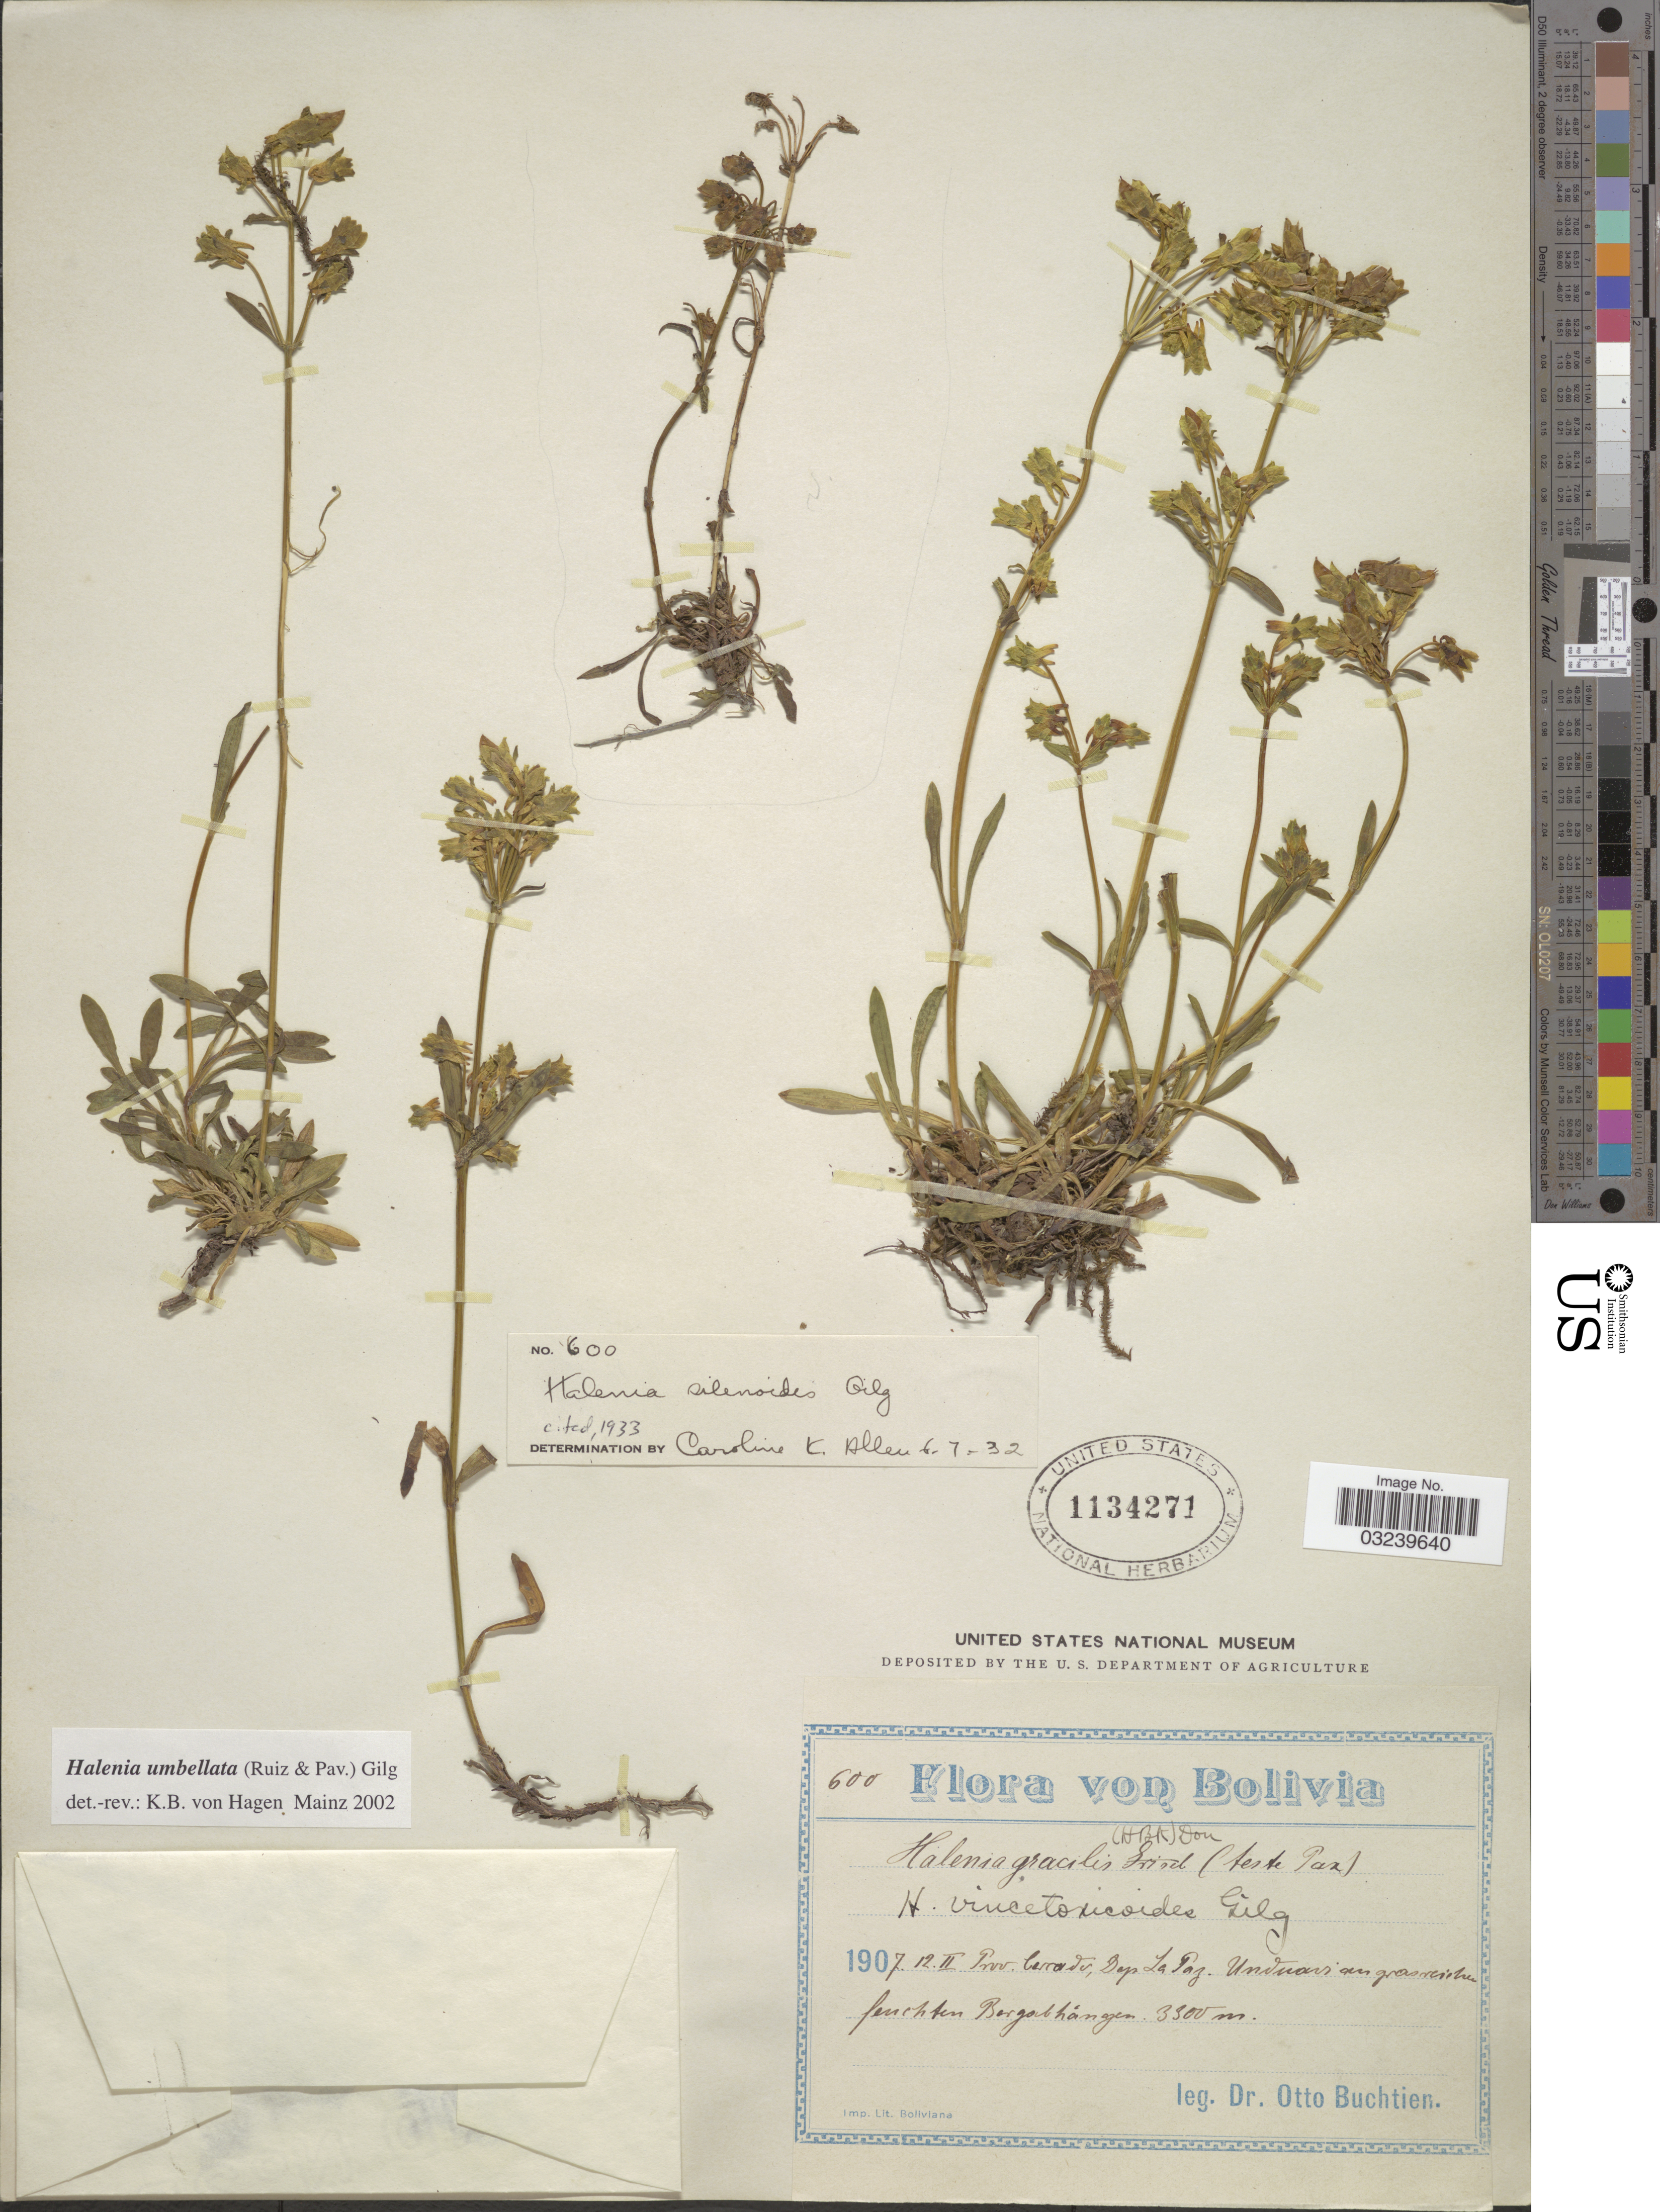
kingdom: Plantae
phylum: Tracheophyta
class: Magnoliopsida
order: Gentianales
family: Gentianaceae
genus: Halenia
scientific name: Halenia umbellata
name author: (Ruiz & Pav.) Gilg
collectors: O. Buchtien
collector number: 600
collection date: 1907-02-12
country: Bolivia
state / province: La Paz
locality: Prov. Cerrado, Dep. La Paz, Unduavi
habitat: am grassweichen. feuchten Bergabhängen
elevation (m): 3300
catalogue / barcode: US 1134271